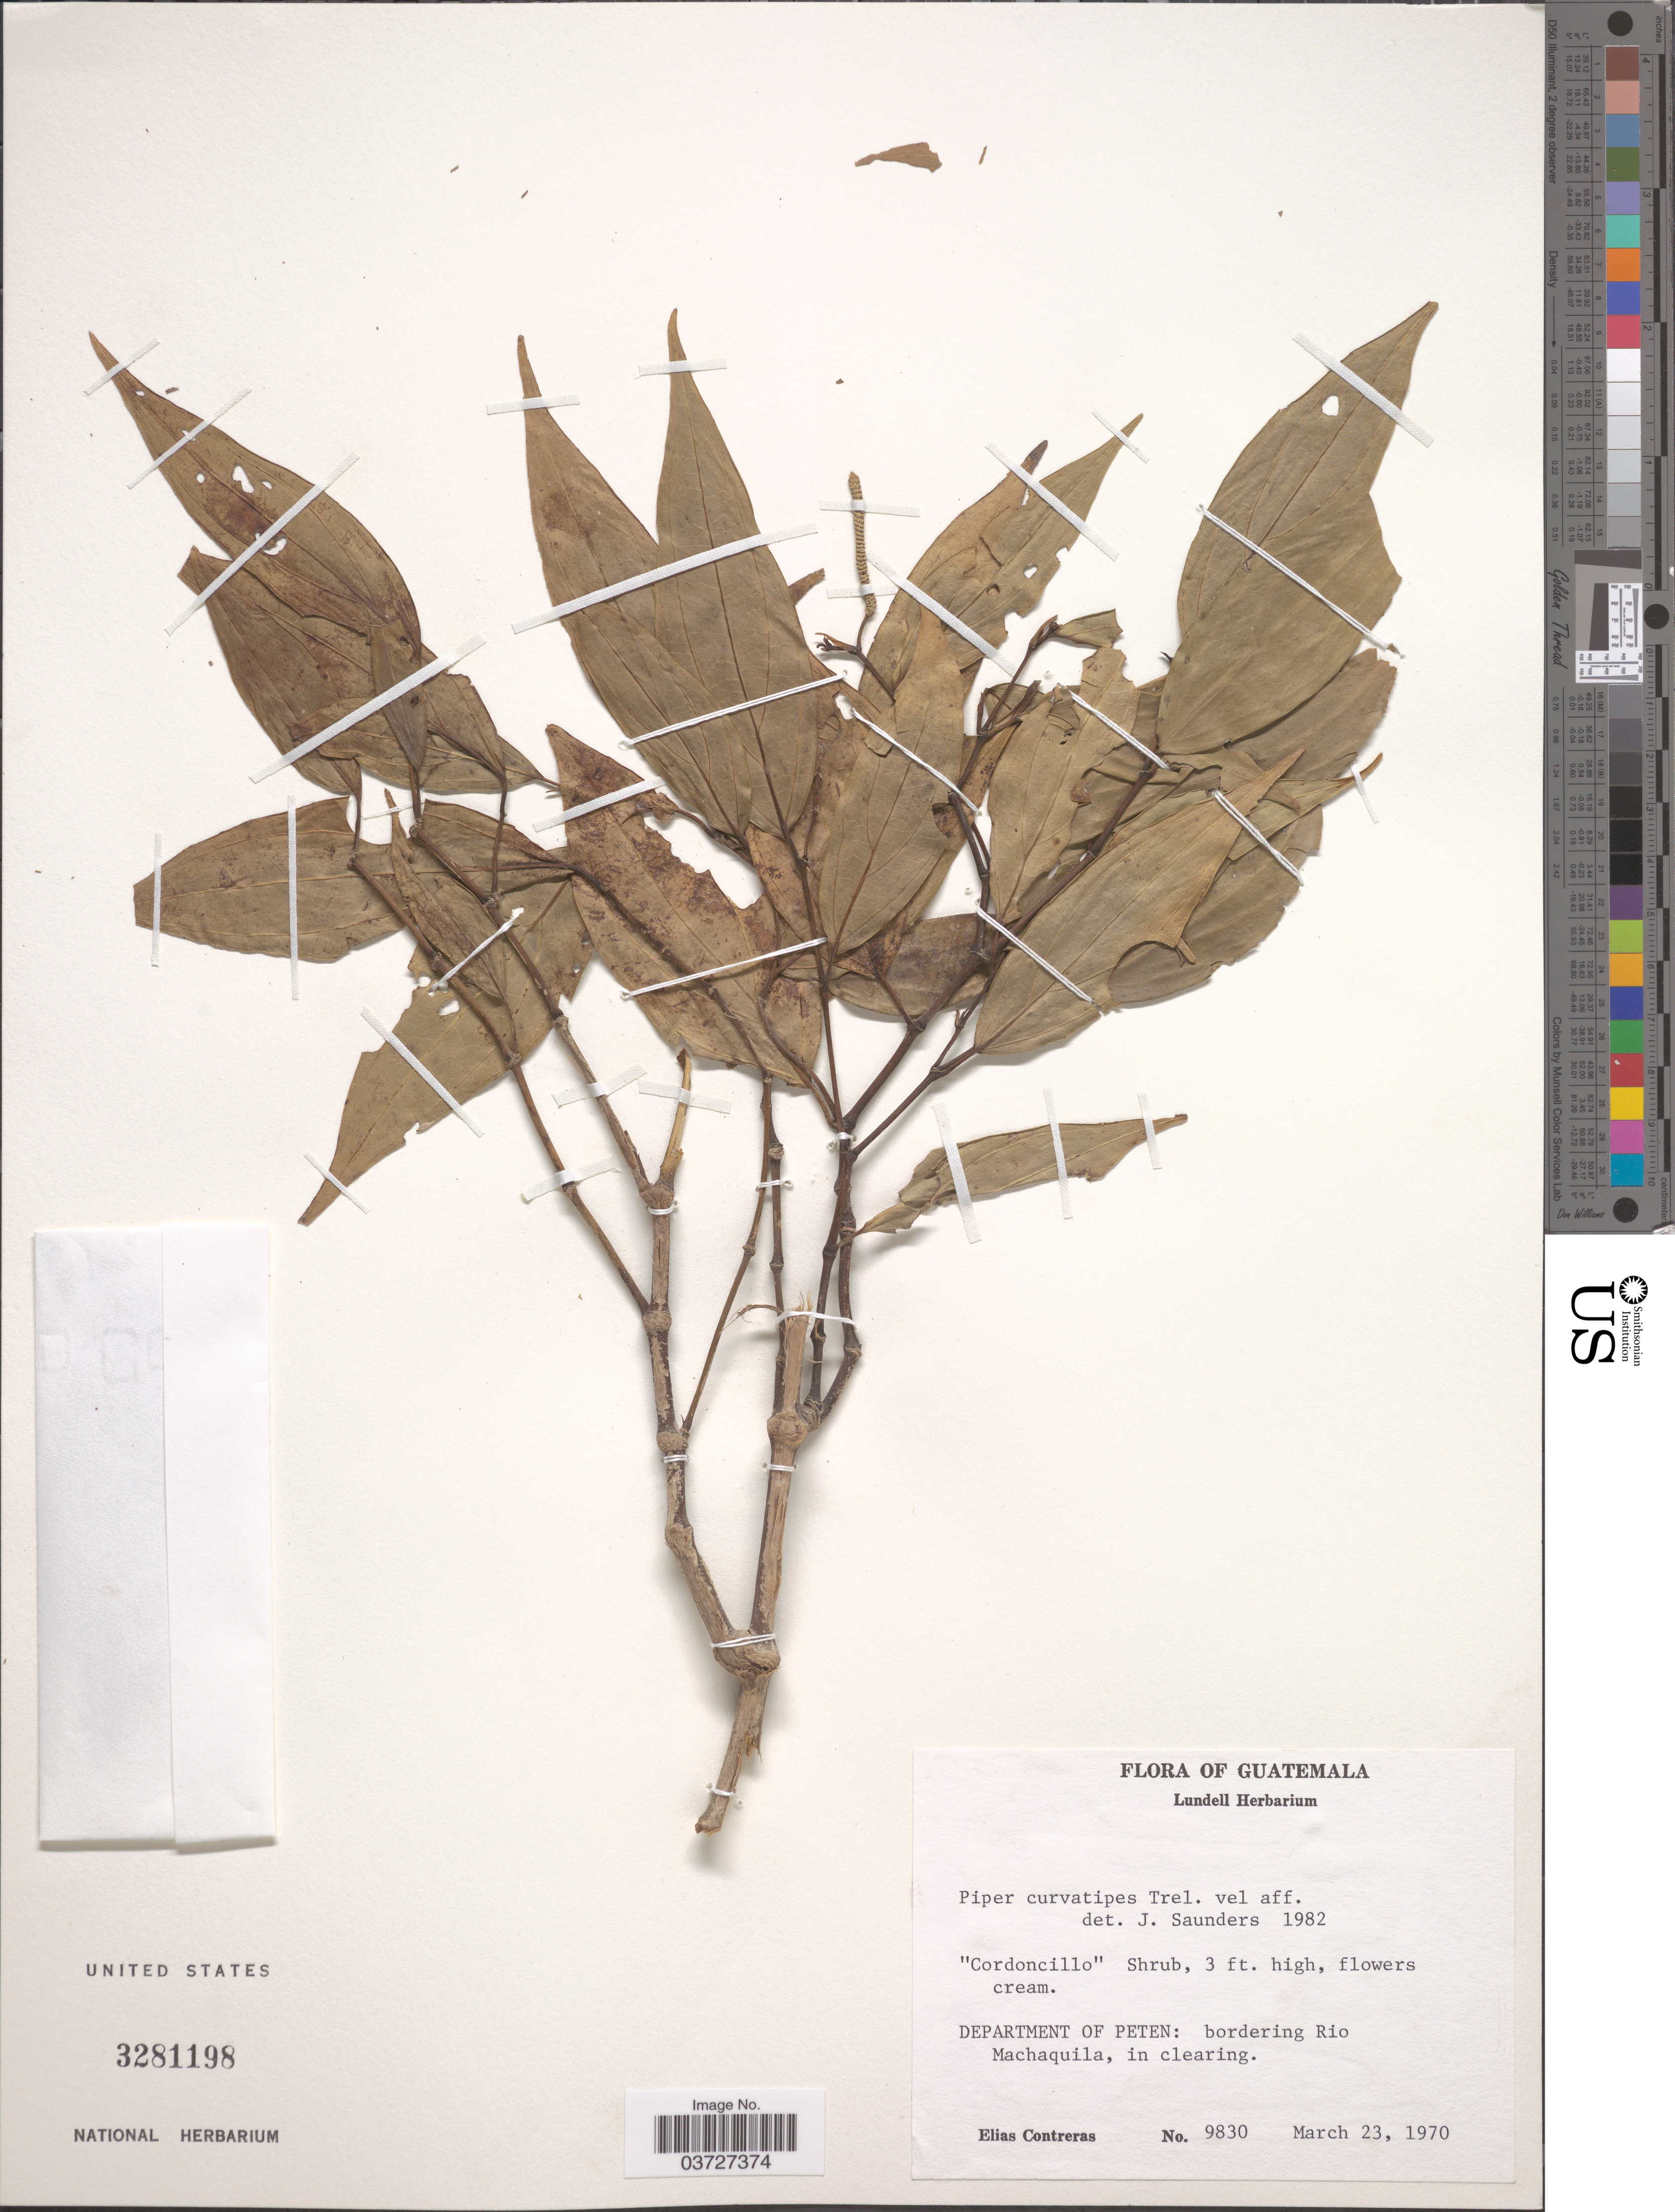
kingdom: Plantae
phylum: Tracheophyta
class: Magnoliopsida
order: Piperales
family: Piperaceae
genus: Piper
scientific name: Piper curvatipes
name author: Trel. in Standl.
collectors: E. Contreras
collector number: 9830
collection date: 1970-03-23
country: Guatemala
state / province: El Peten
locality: Department of Peten: bordering Rio Machaquila, in clearing.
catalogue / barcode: US 3281198